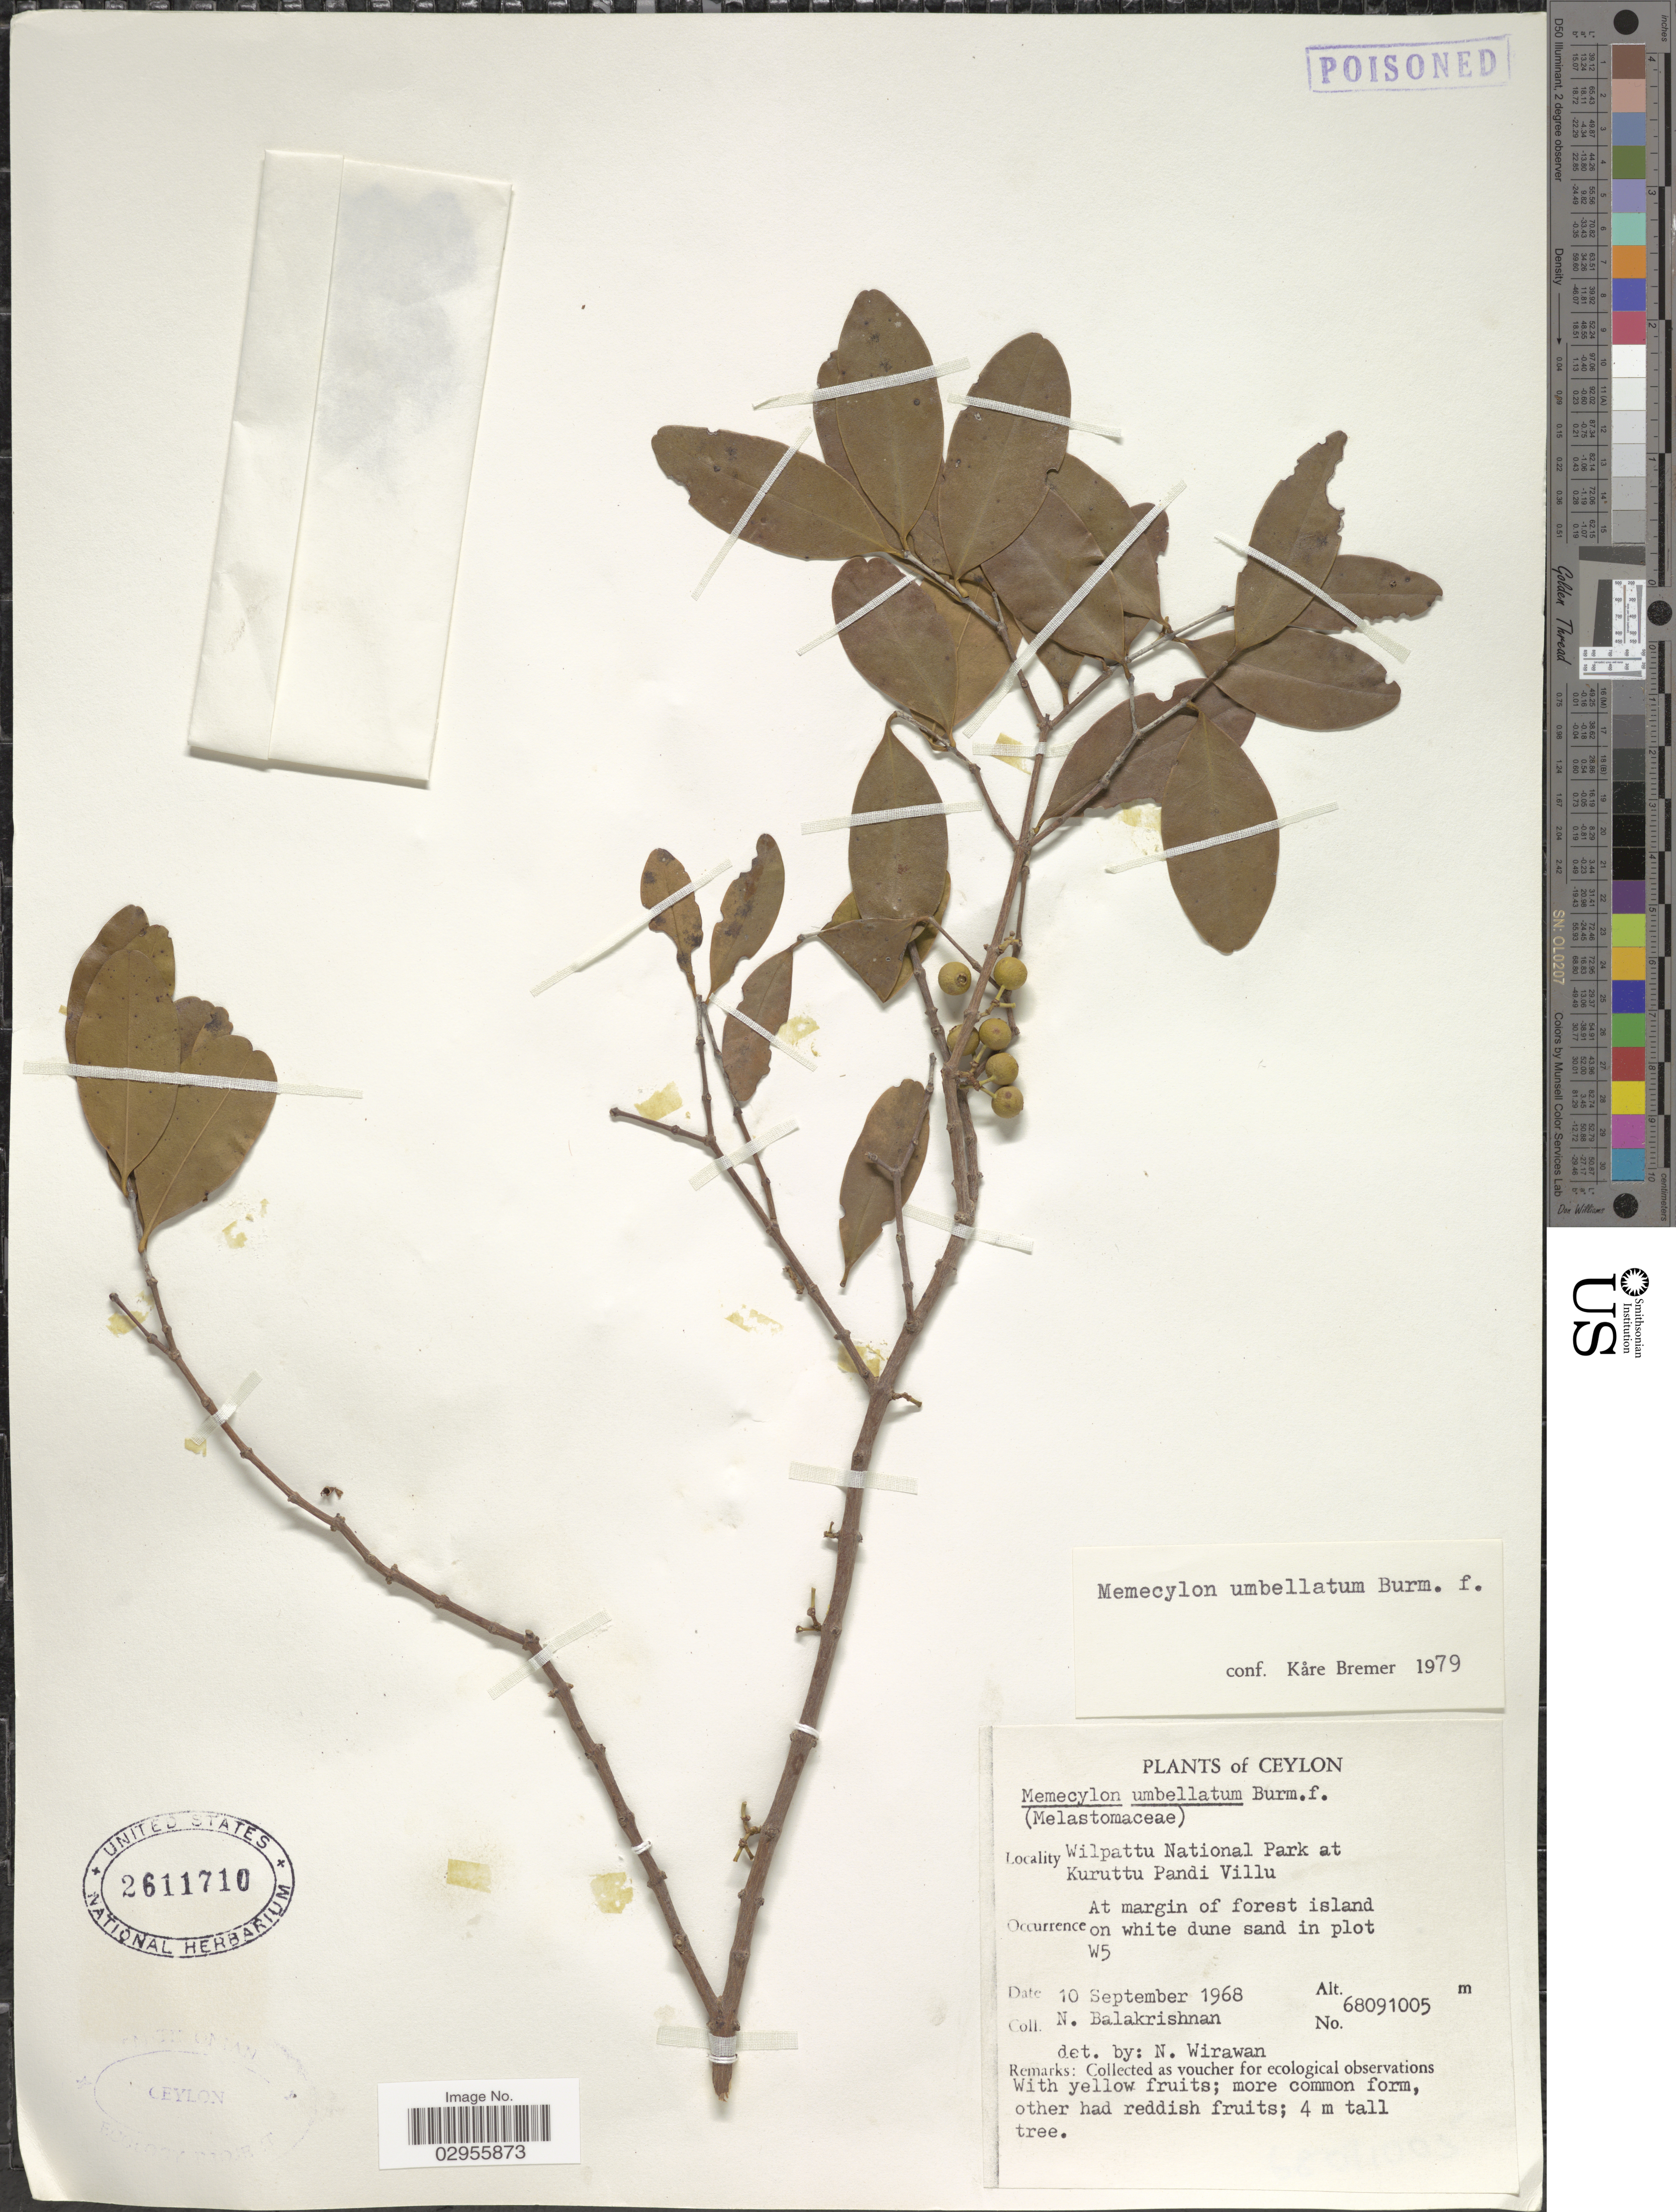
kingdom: Plantae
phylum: Tracheophyta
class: Magnoliopsida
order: Myrtales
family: Melastomataceae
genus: Memecylon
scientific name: Memecylon umbellatum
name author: Burm. f.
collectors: N. Balakrishnan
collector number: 68091005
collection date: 1968-09-10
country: Sri Lanka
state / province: North Western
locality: Ceylon. Wilpattu National Park at Kuruttu Pandi Villu. Plot W5.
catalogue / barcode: US 2611710